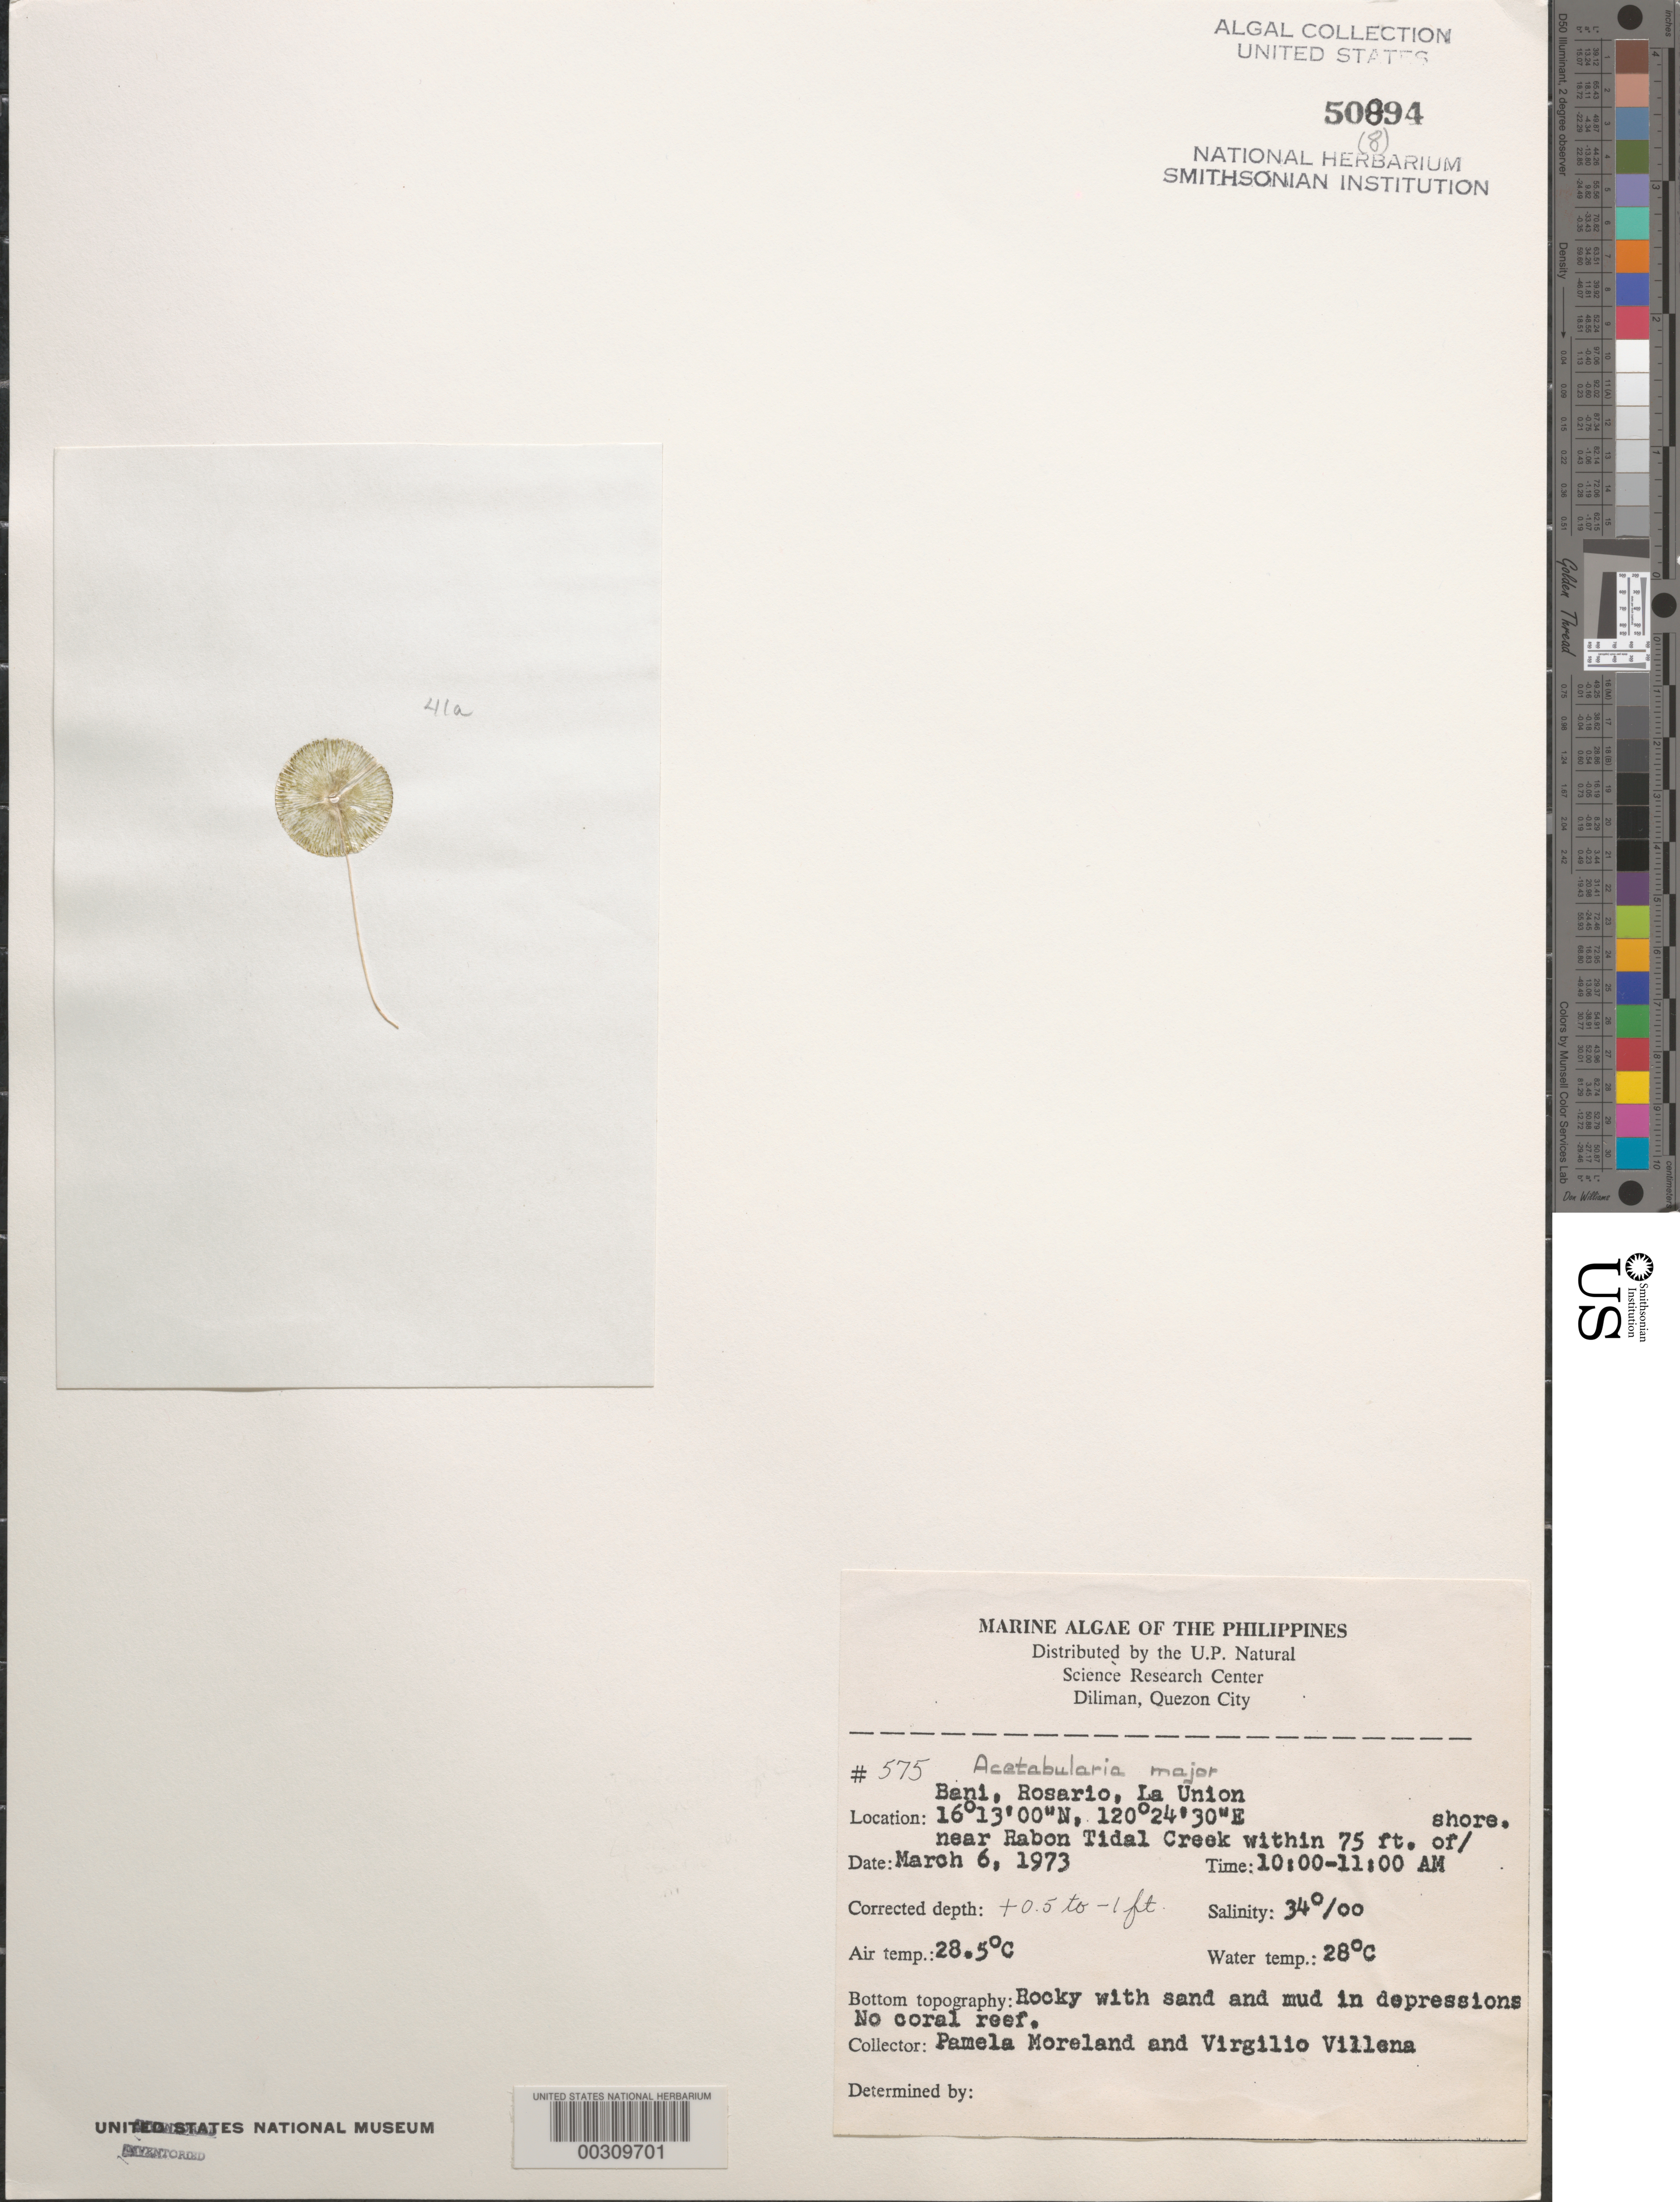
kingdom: Plantae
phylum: Chlorophyta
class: Ulvophyceae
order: Dasycladales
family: Polyphysaceae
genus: Acetabularia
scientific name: Acetabularia major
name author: G. Martens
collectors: P. Moreland & V. Villena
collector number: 575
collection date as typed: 06 Mar 1973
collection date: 1973-03-06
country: Philippines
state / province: Ilocos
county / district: La Union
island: Luzon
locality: Rosario, Bani, near Rabon tidal creek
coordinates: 16 13' 00" N, 120 24' 30" E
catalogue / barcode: US 50894